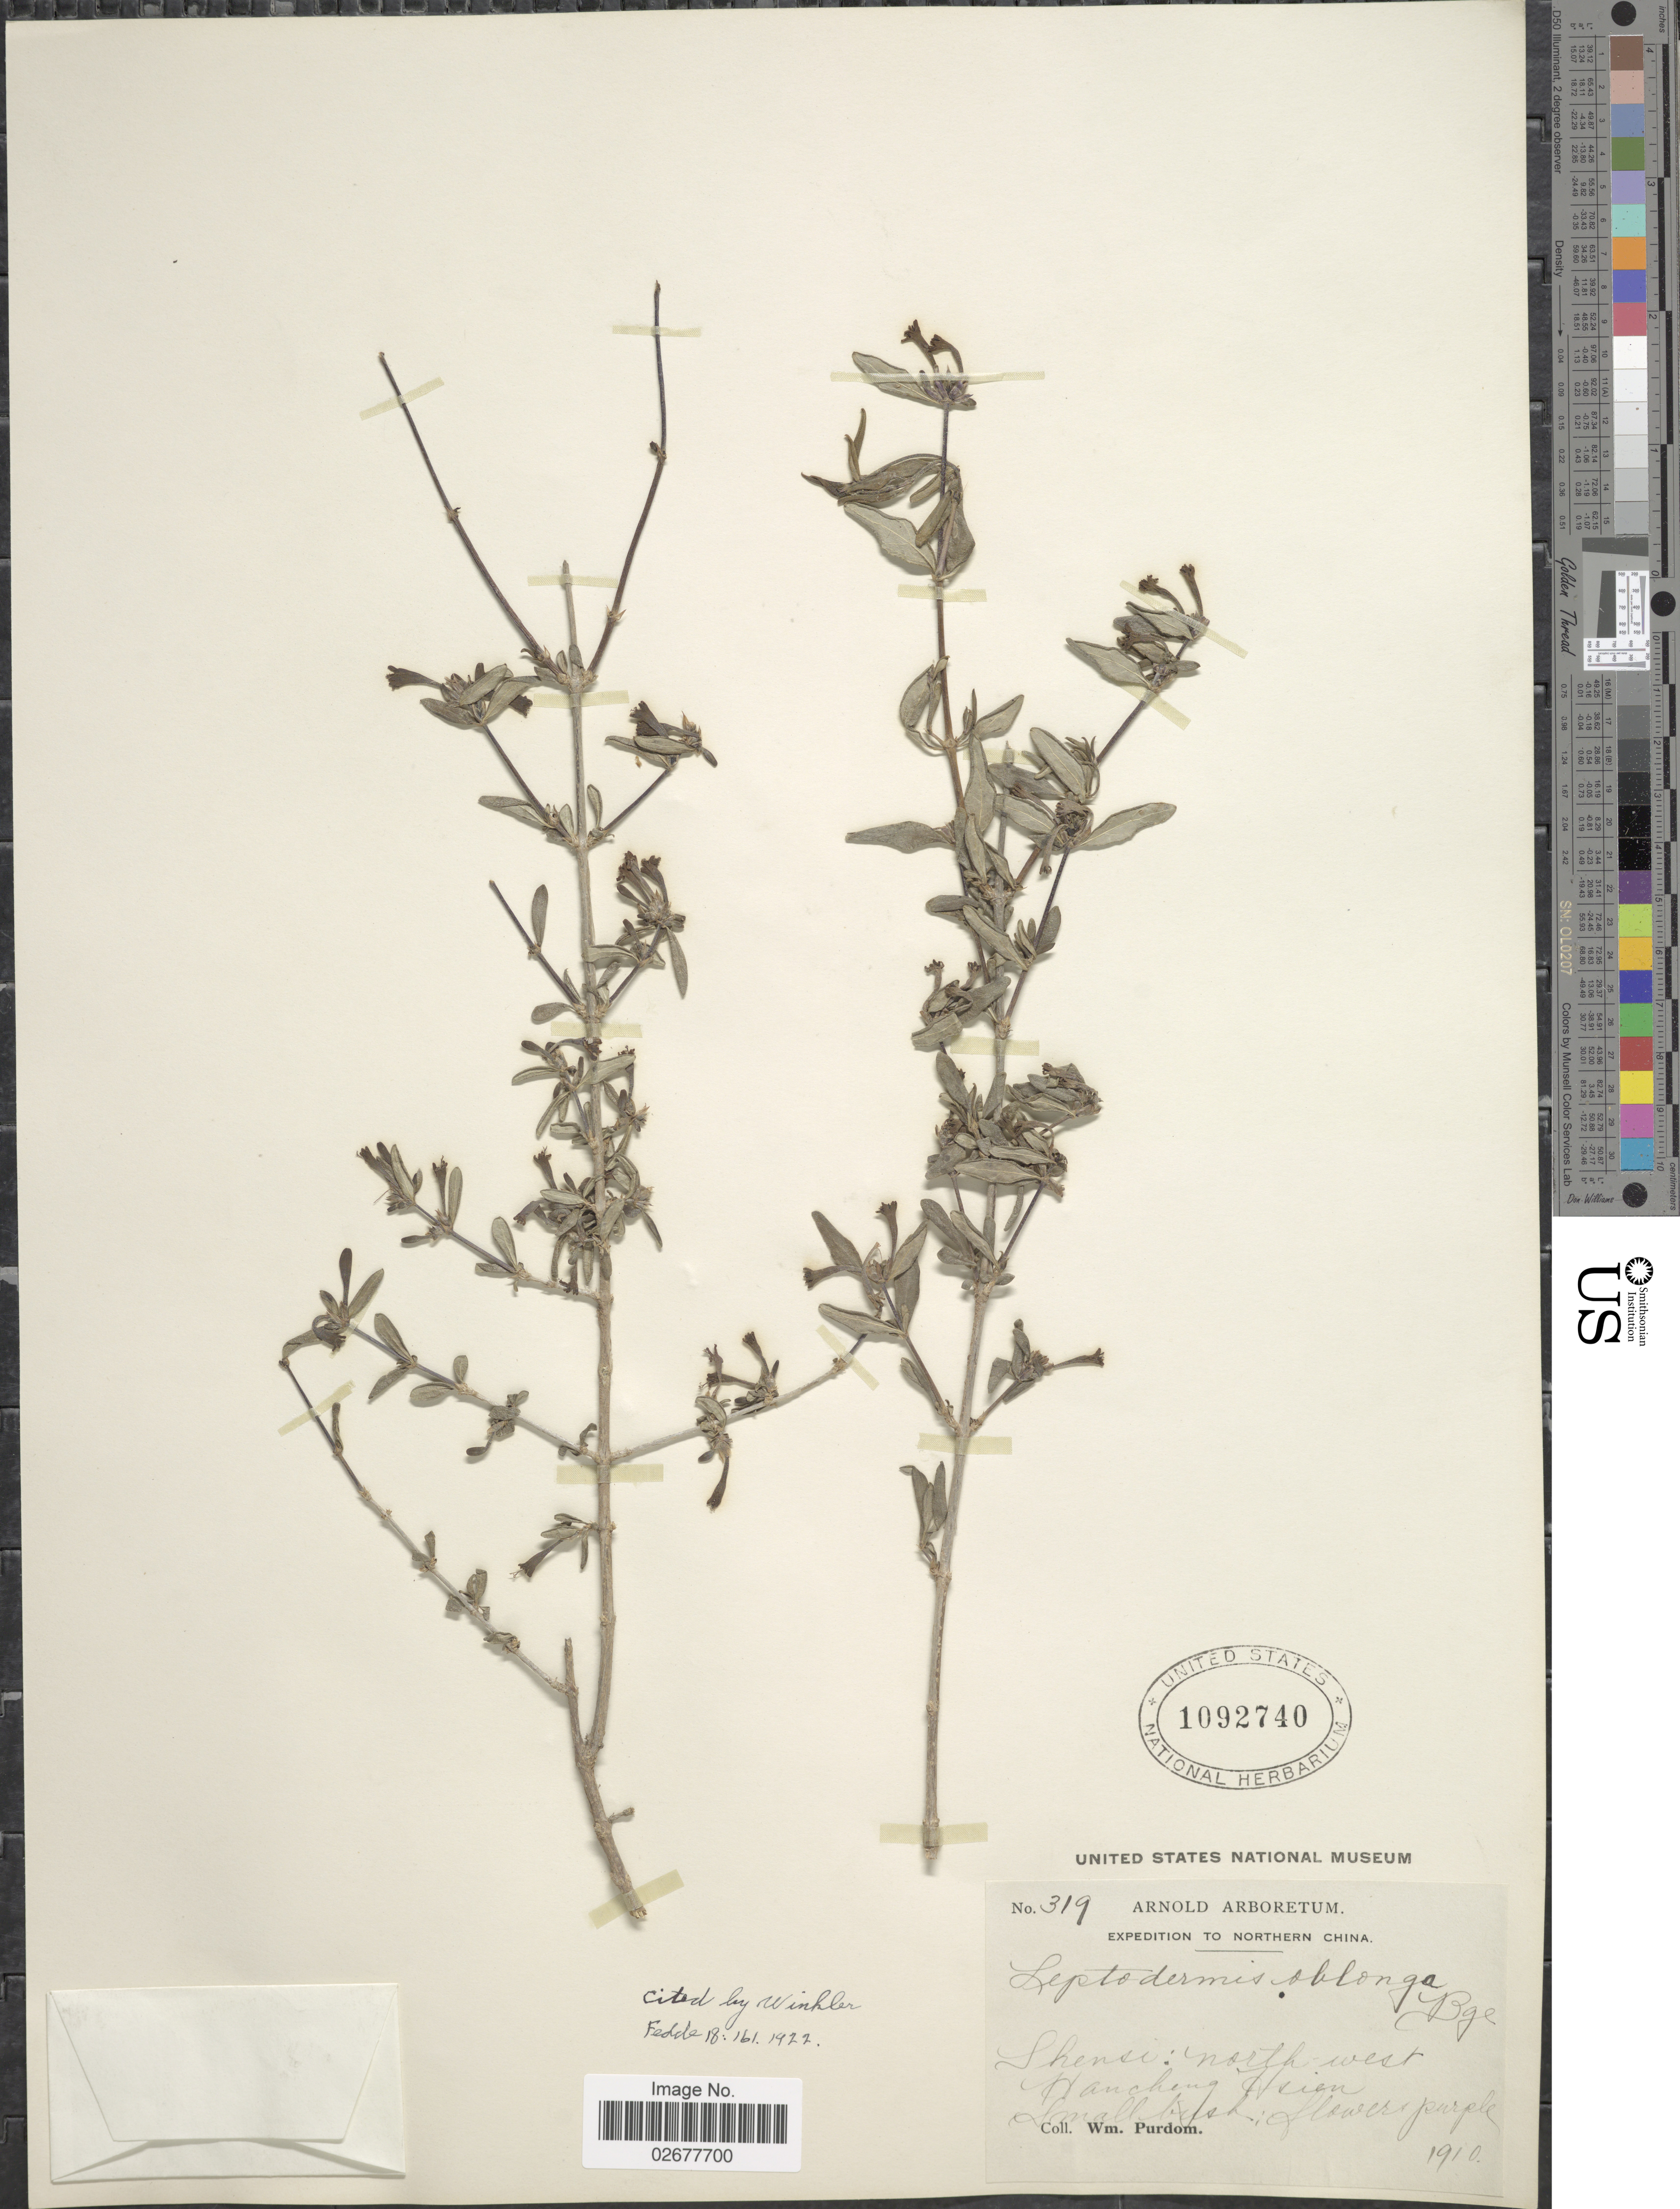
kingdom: Plantae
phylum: Tracheophyta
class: Magnoliopsida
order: Gentianales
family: Rubiaceae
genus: Leptodermis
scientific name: Leptodermis oblonga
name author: Bunge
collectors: W. Purdom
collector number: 319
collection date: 1910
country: China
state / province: Shaanxi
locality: Northern China. Shensi: north-west Hancheng Hsien.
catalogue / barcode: US 1092740